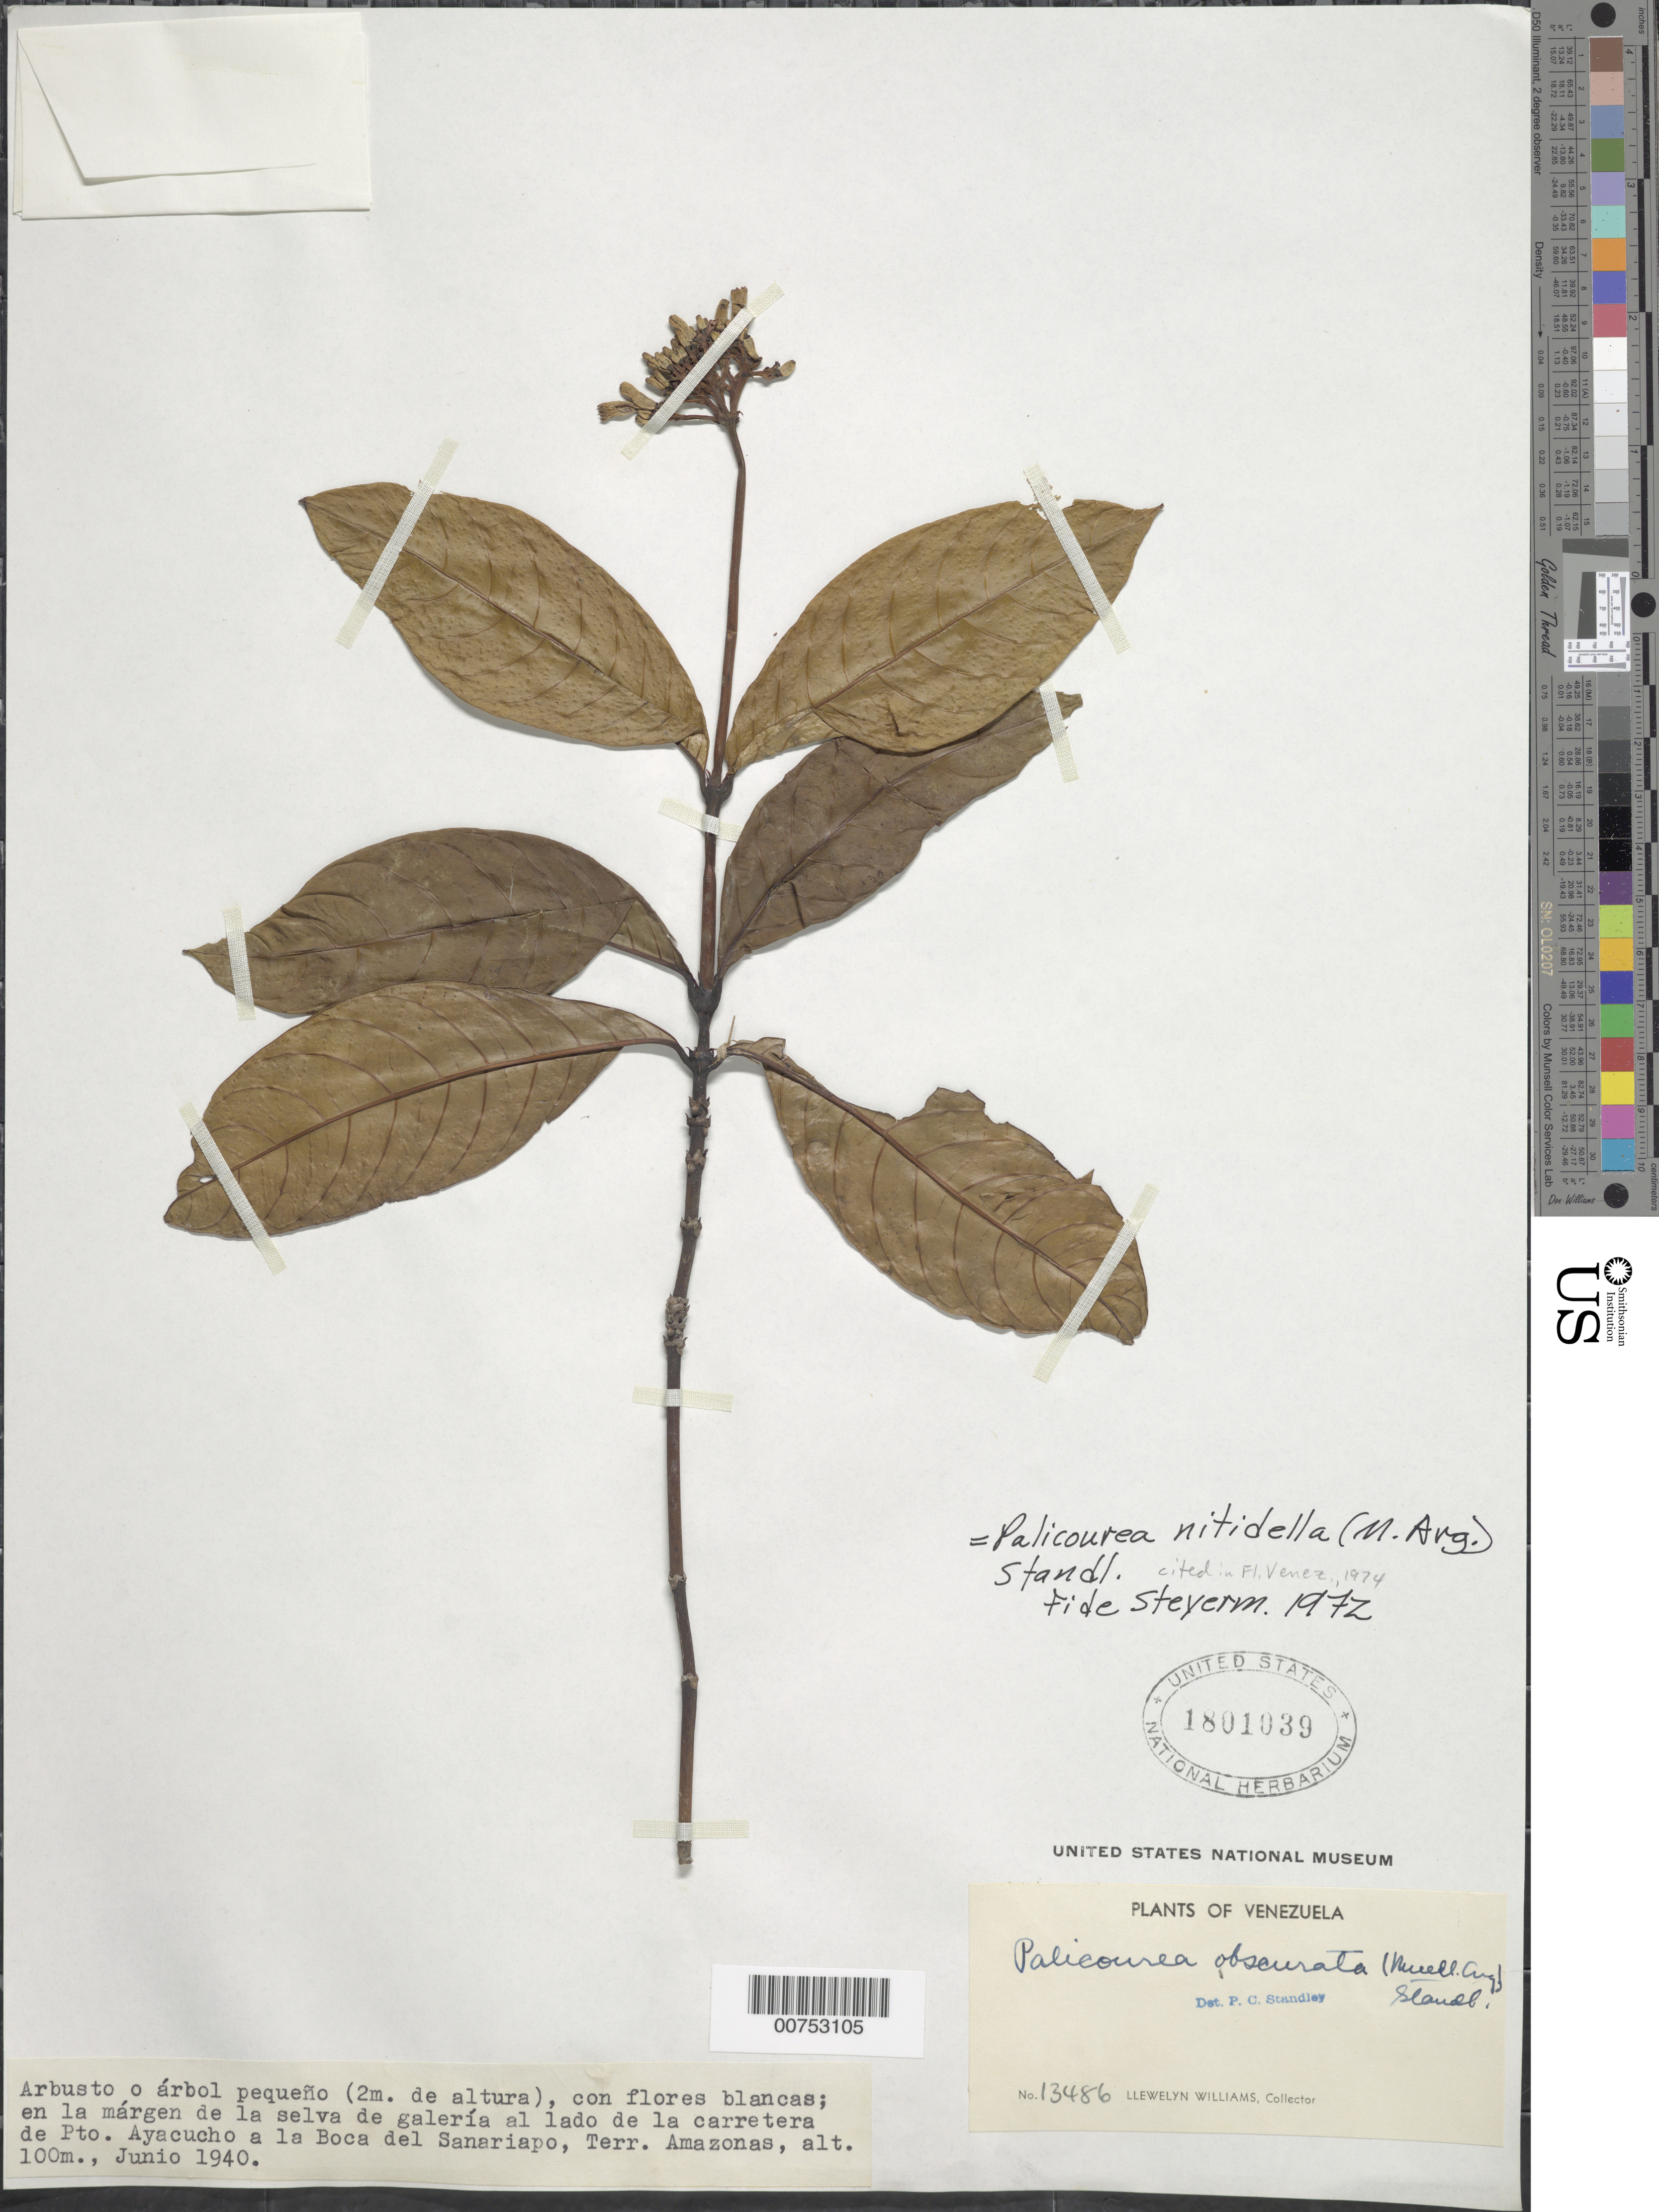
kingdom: Plantae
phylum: Tracheophyta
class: Magnoliopsida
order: Gentianales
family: Rubiaceae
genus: Palicourea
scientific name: Palicourea nitidella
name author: (Müll. Arg.) Standl.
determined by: Steyermark, Julian A., (VEN)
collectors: Ll. Williams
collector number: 13486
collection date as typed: Jun-40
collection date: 1940-06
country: Venezuela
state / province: Amazonas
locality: Puerto Ayacucho, a la Boca del Sanariapo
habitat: Margen de la selva de galeria al lado de la carretera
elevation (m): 100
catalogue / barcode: US 1801039